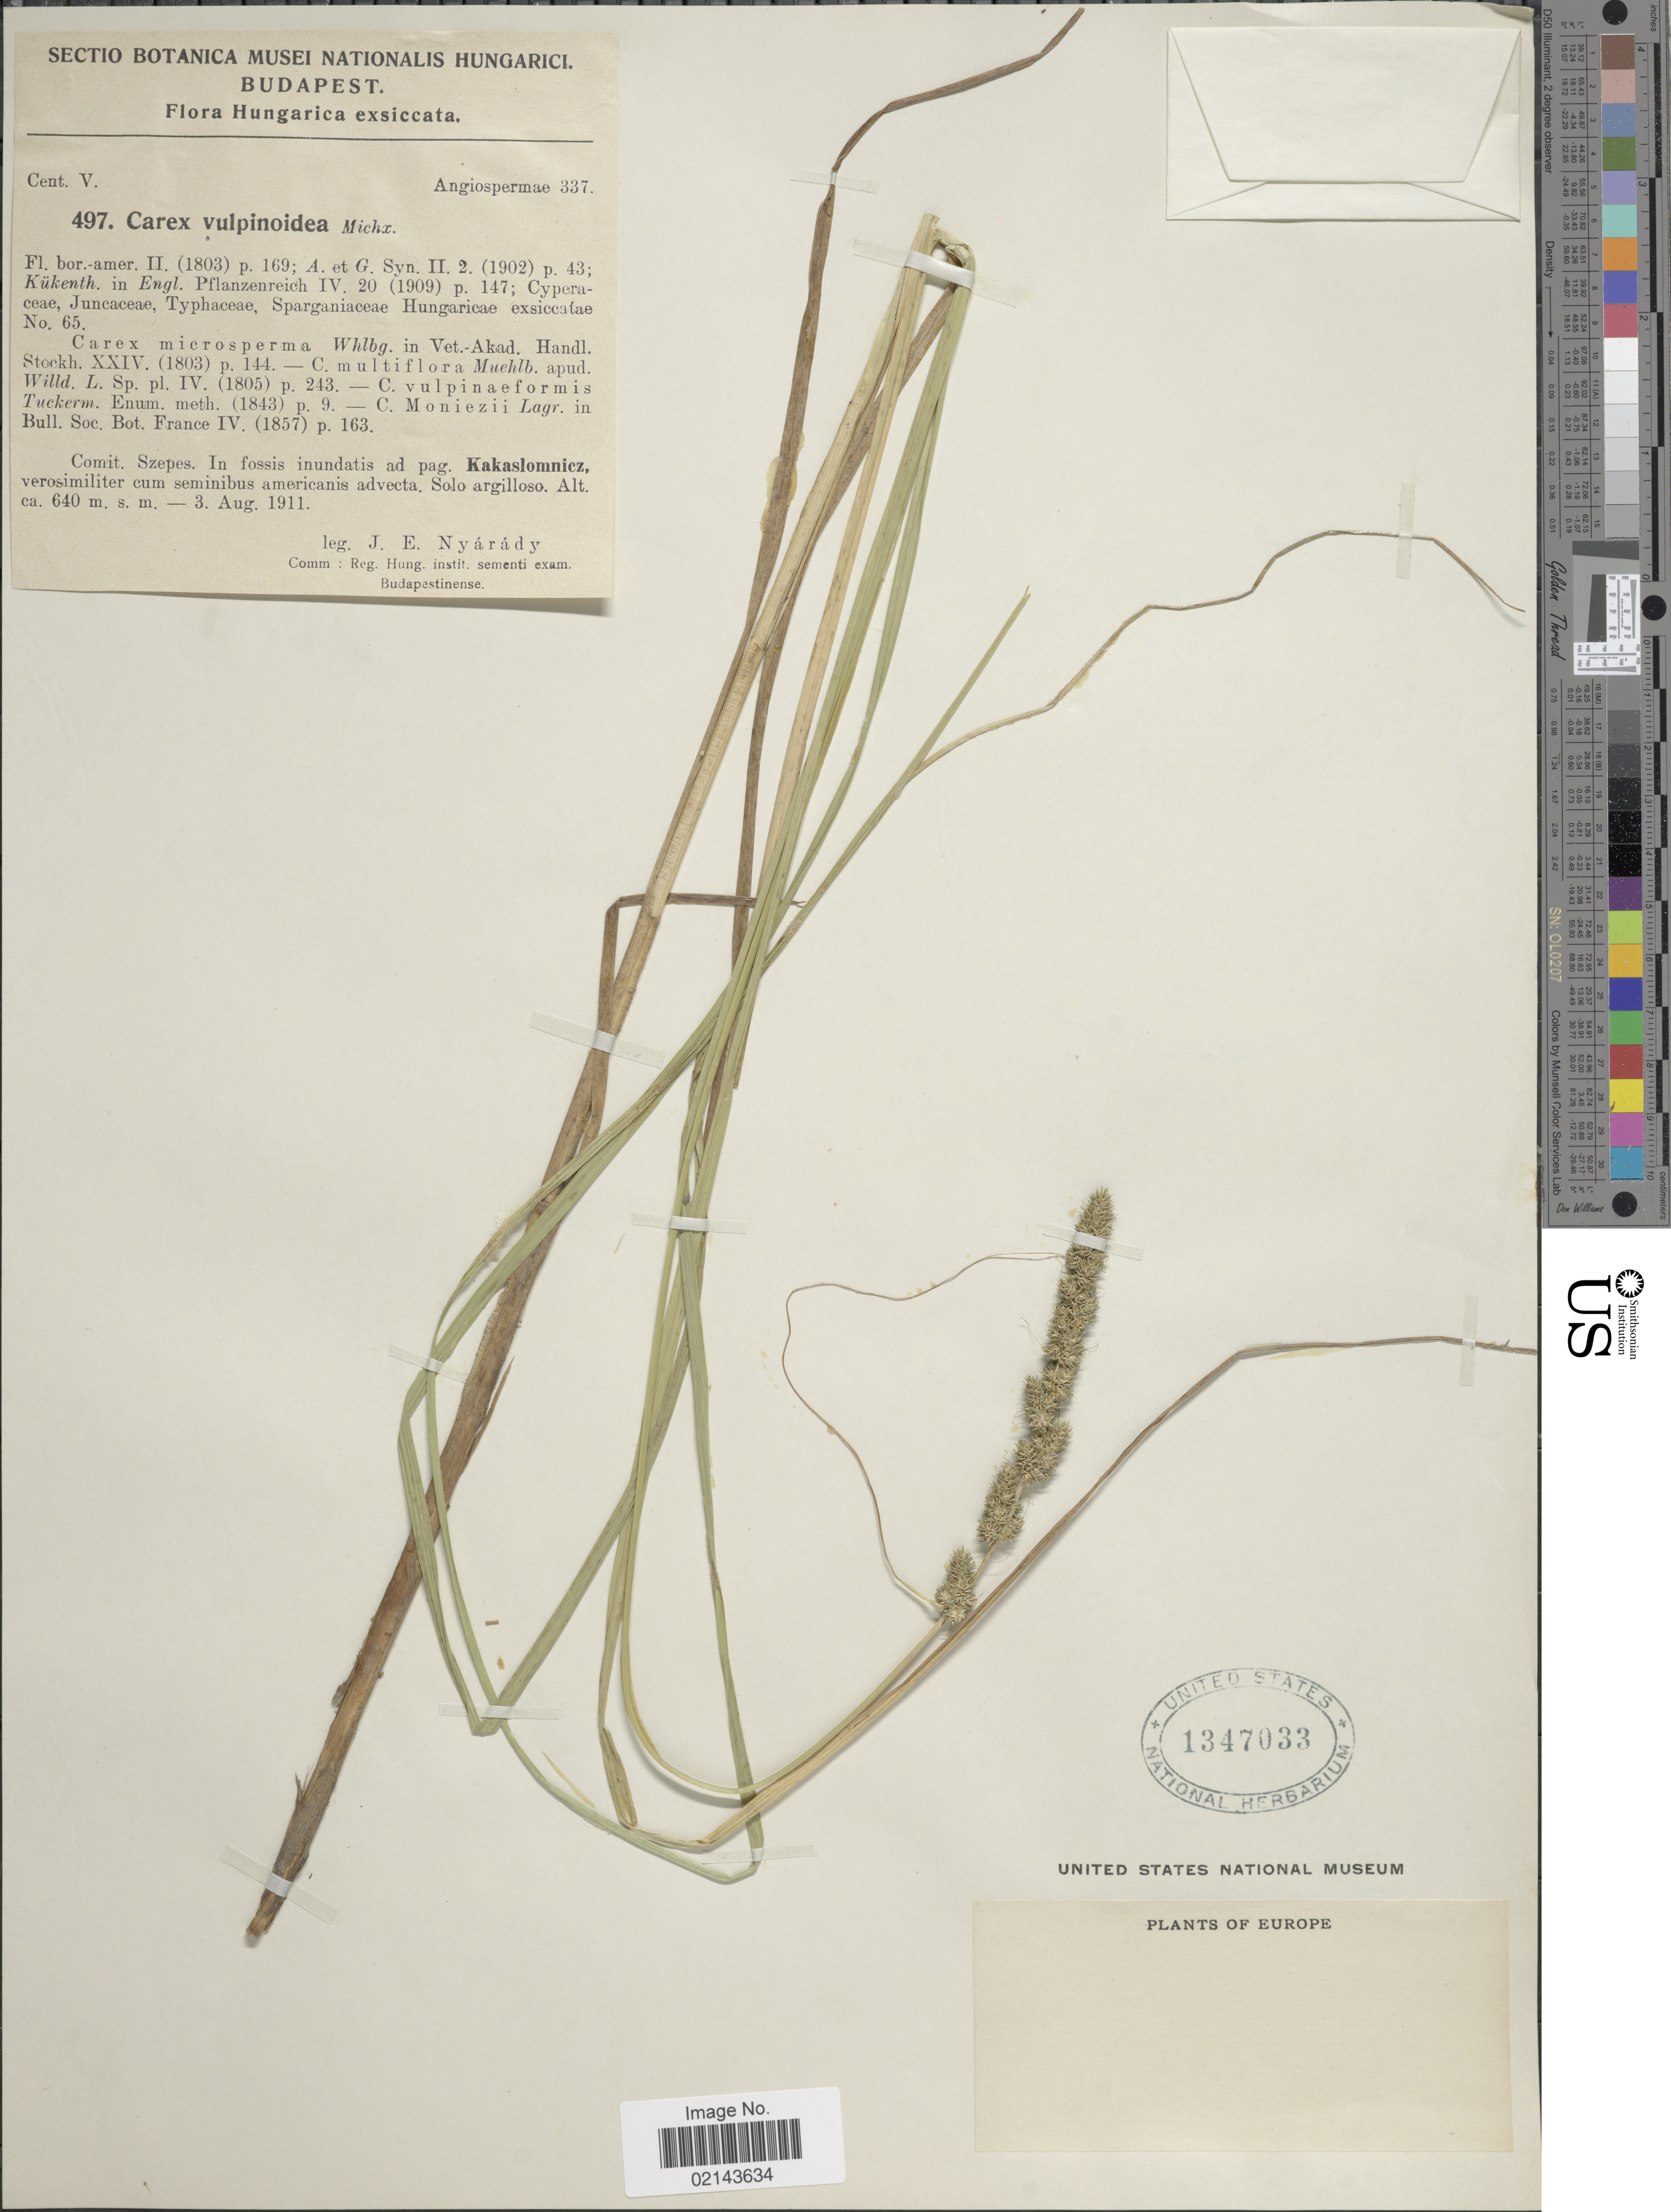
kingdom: Plantae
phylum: Tracheophyta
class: Liliopsida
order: Poales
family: Cyperaceae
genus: Carex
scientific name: Carex vulpinoidea Michx.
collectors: E. Nyárády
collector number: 497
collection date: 1911-08-03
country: Hungary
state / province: Budapest, Capital District of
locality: Budapest, Comit. Szepes. In fossis inundatis ad pag Kakaslomnicz verosimiliter cum seminibus americanis advecta. Solo argilloso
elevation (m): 640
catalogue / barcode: US 1347033